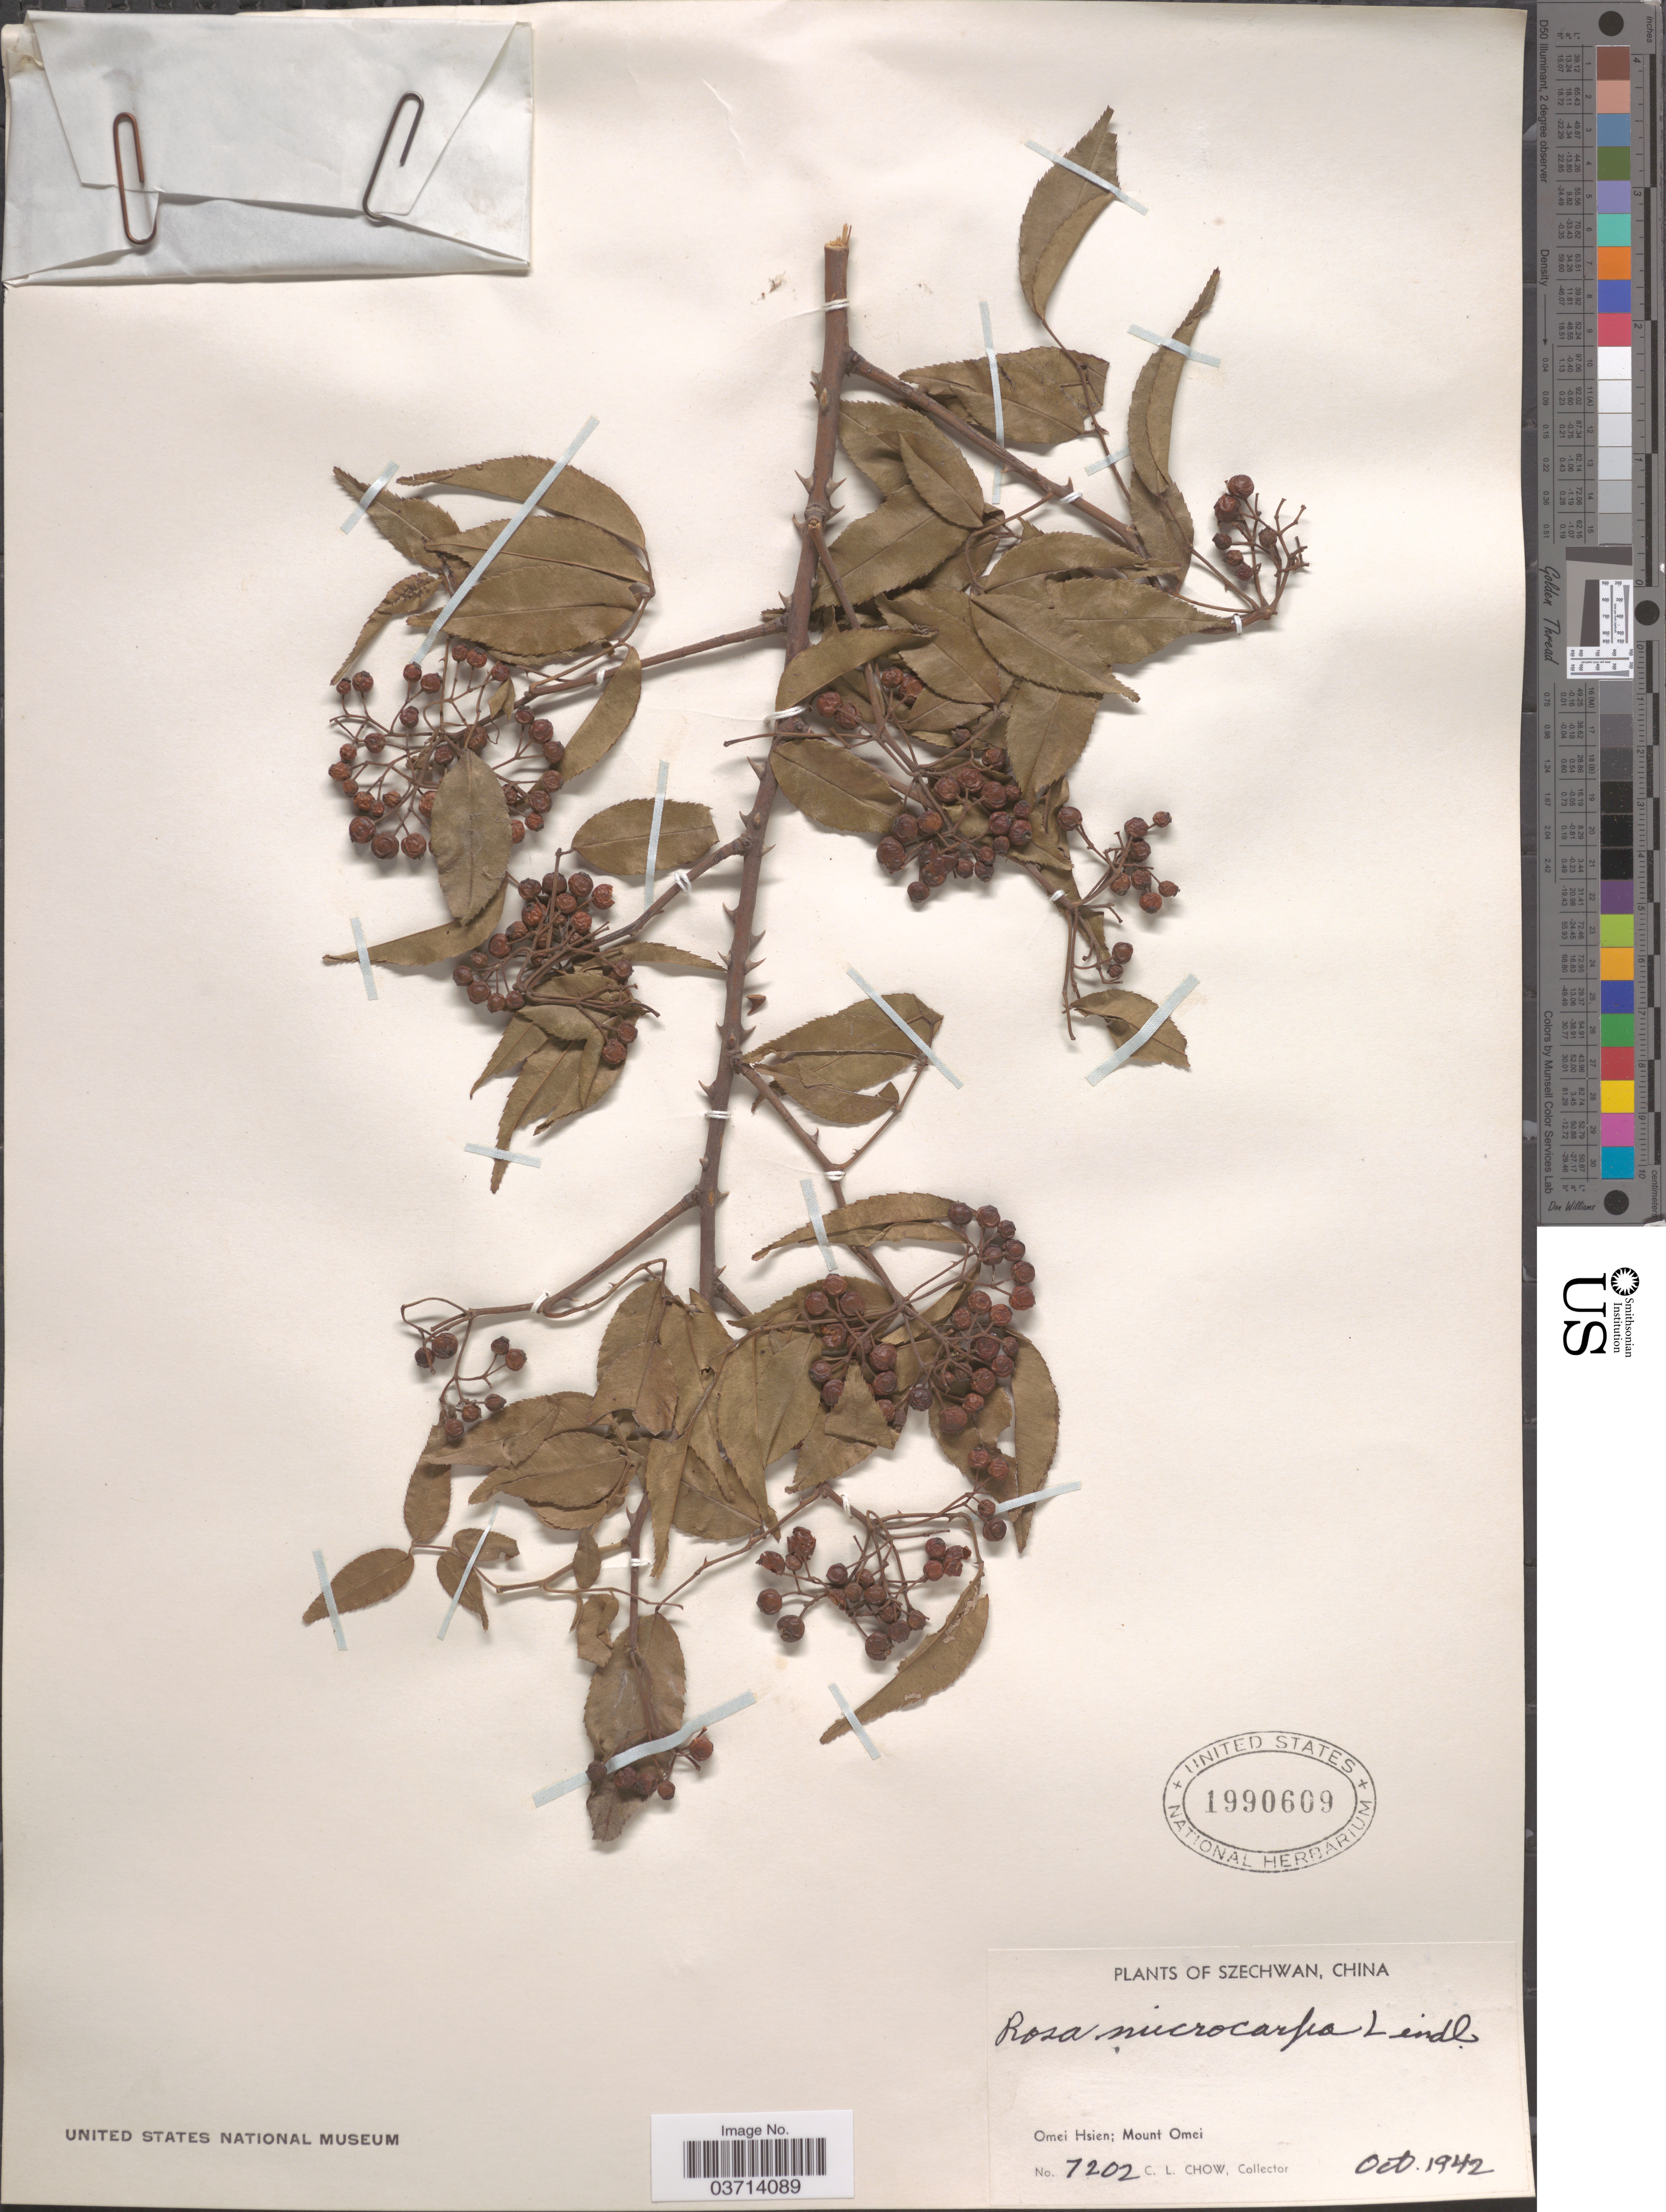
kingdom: Plantae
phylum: Tracheophyta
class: Magnoliopsida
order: Rosales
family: Rosaceae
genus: Rosa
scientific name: Rosa indica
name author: L.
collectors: C. Chow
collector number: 7202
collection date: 1942-10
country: China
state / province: Sichuan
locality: Szechuanenses. Omei Hsien; Mount Omei.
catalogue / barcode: US 1990609